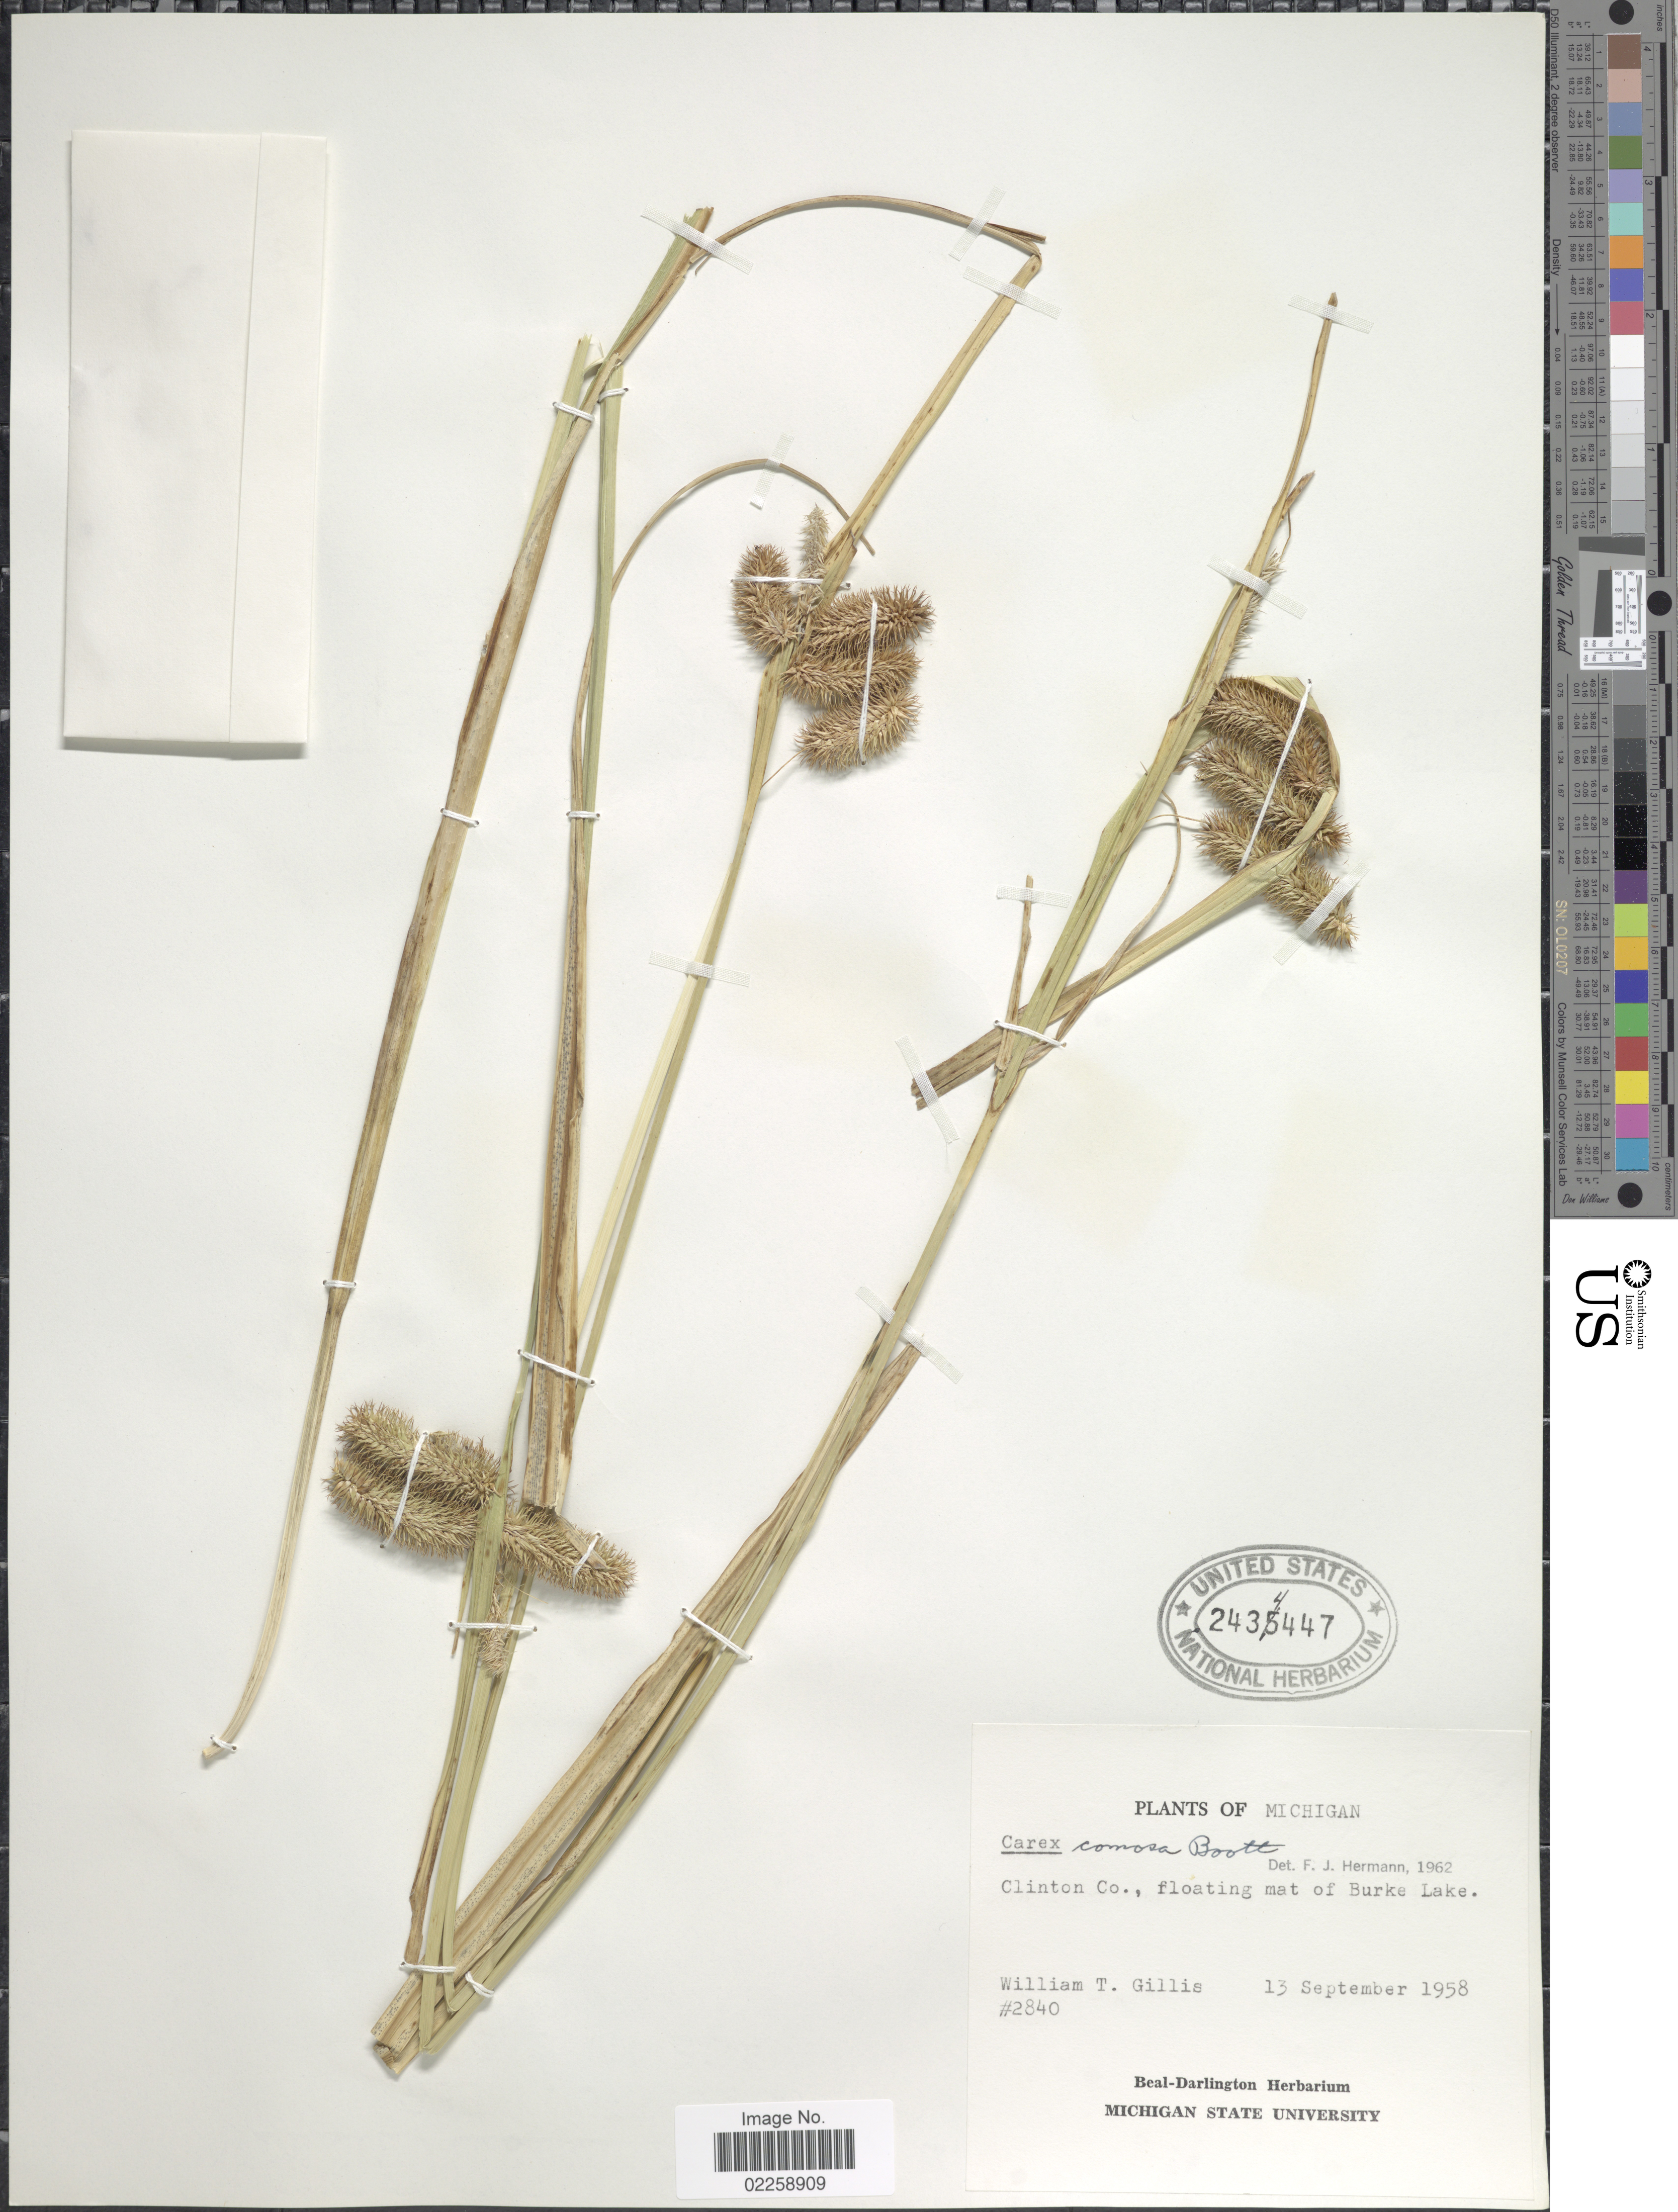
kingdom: Plantae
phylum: Tracheophyta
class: Liliopsida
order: Poales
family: Cyperaceae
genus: Carex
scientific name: Carex comosa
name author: Boott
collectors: W. T. Gillis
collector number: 2840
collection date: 1958-09-13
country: United States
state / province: Michigan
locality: Clinton Co., floating mat of Burke Lake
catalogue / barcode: US 2434447